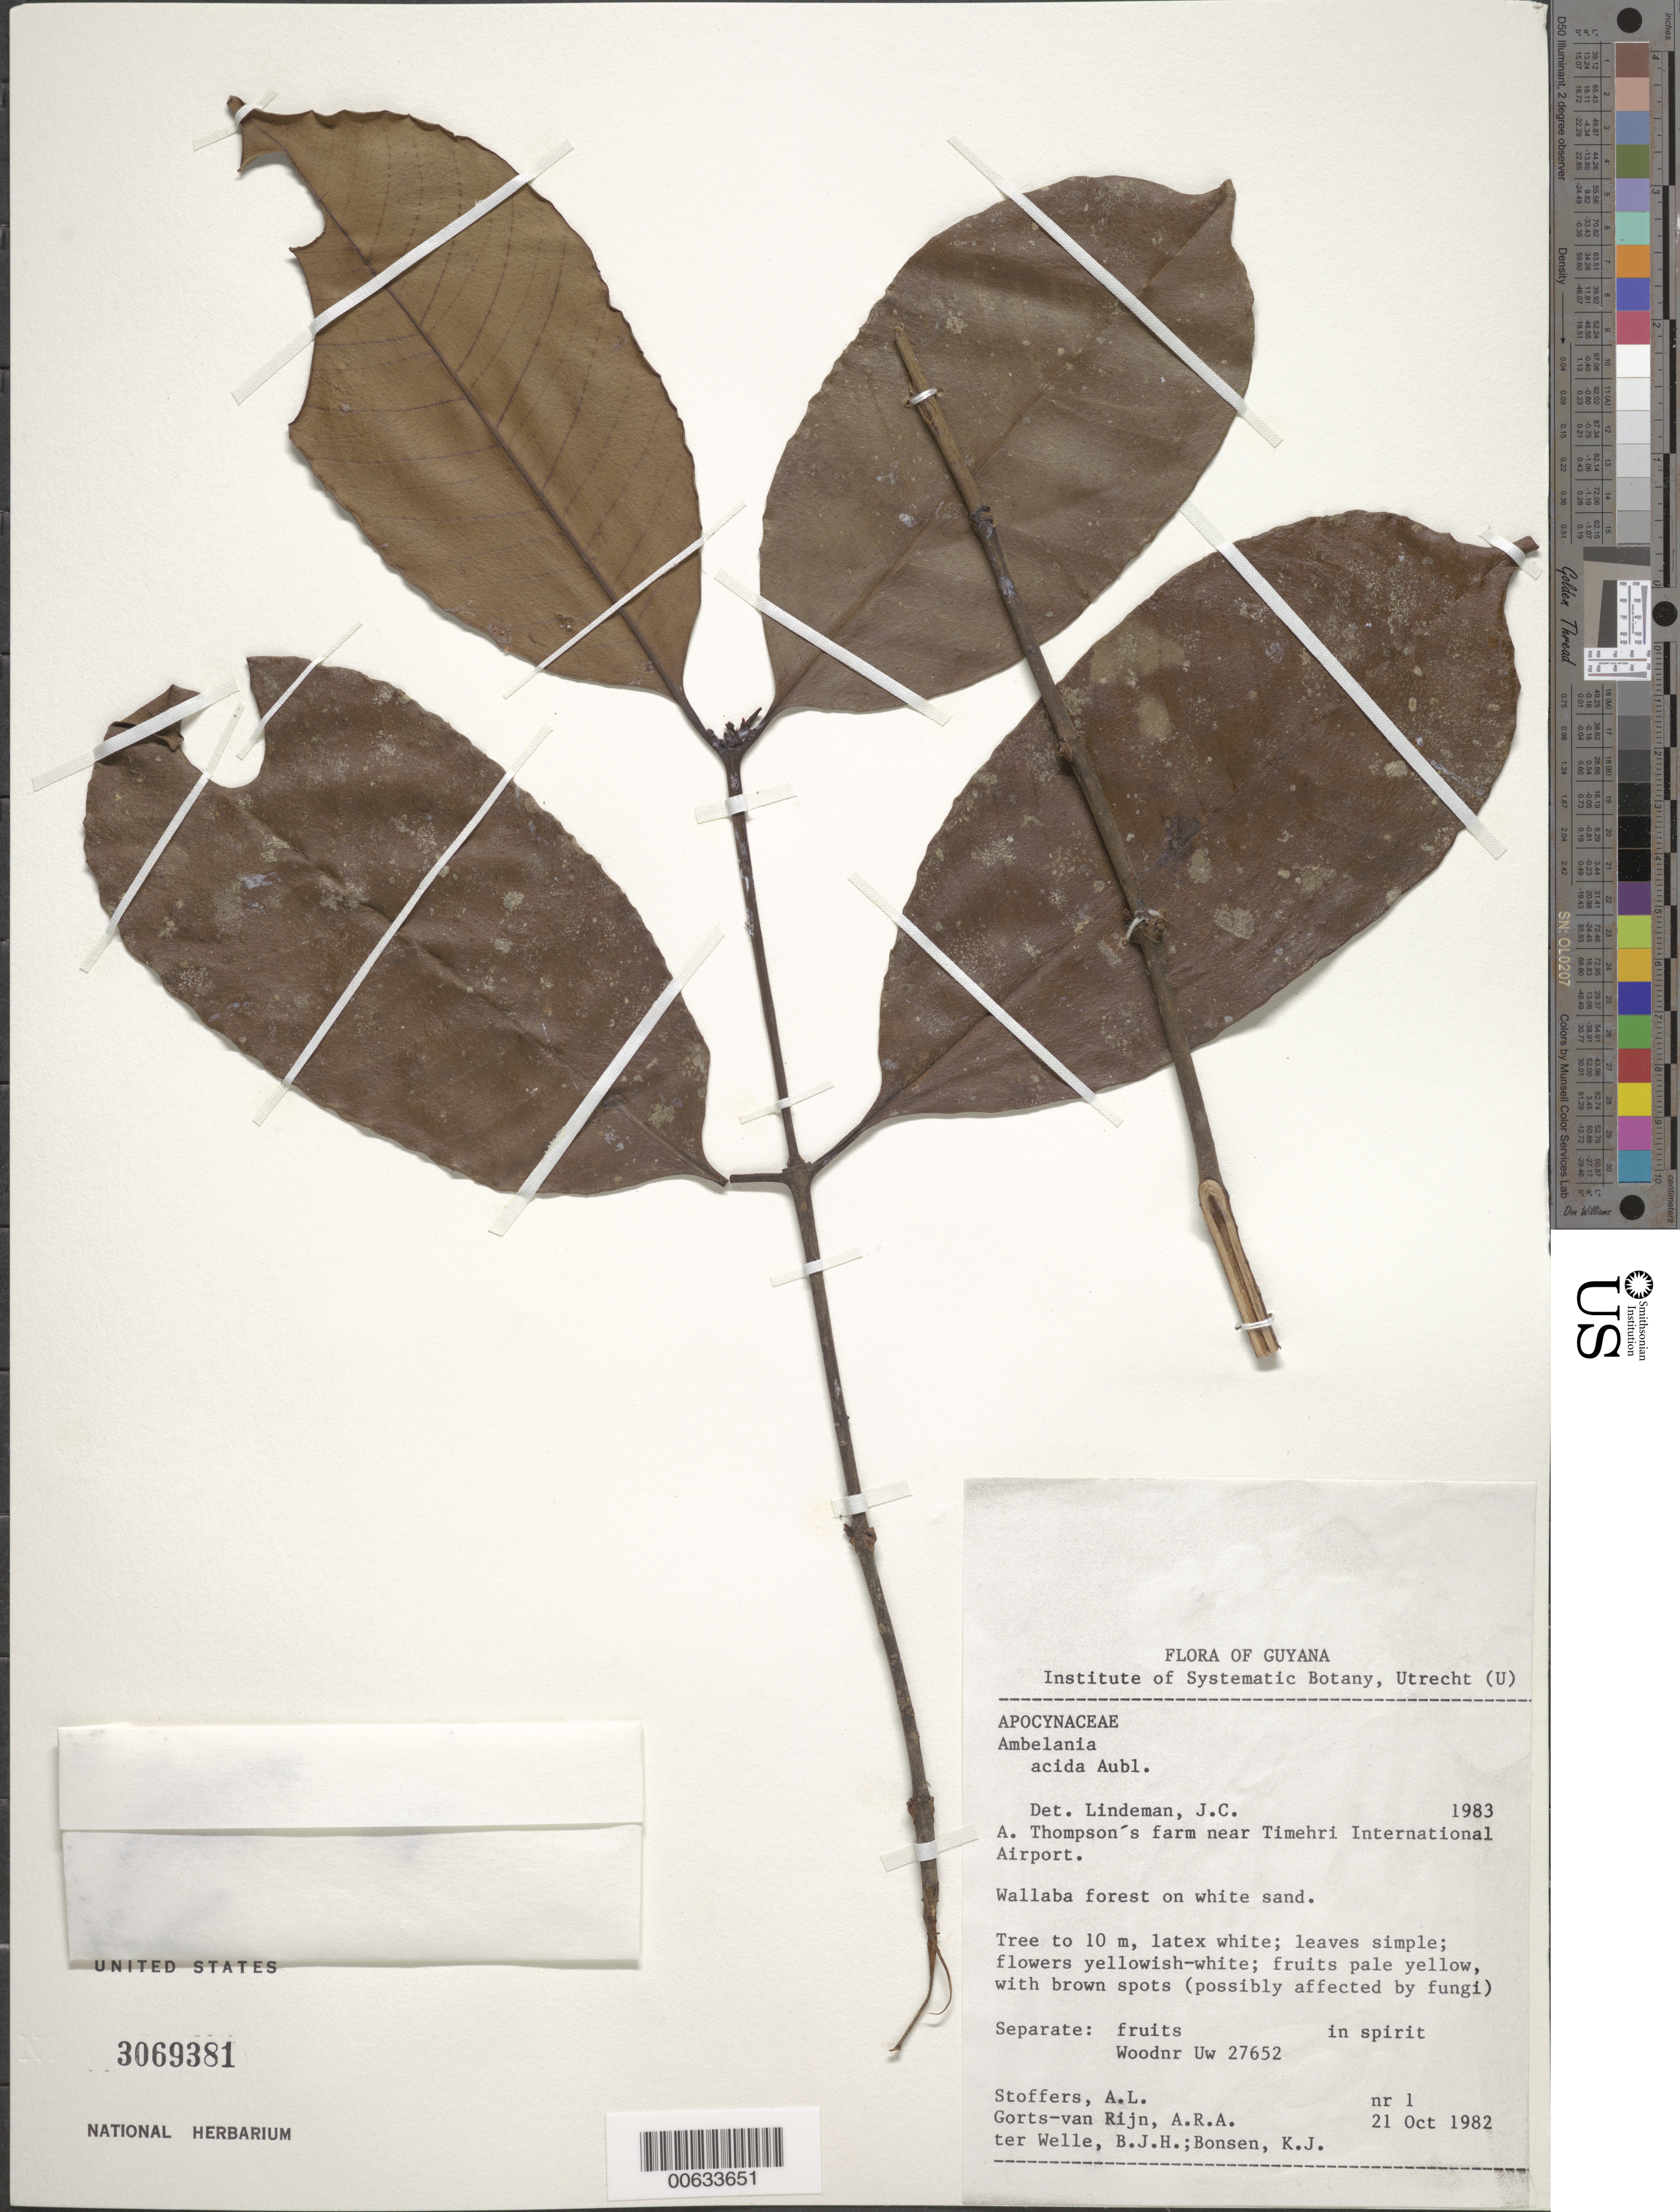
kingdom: Plantae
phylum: Tracheophyta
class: Magnoliopsida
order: Gentianales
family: Apocynaceae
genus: Ambelania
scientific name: Ambelania acida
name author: Aubl.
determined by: Lindeman, J. C.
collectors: A. Stoffers, A. .R. A. Görts-van Rijn, B. Welle & K. Bonsen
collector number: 1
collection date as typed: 21-Oct-82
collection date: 1982-10-21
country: Guyana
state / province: Demerara-Mahaica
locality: A. Thompson's farm, near Timehri Airport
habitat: Wallaba forest on white sand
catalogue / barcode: US 3069381